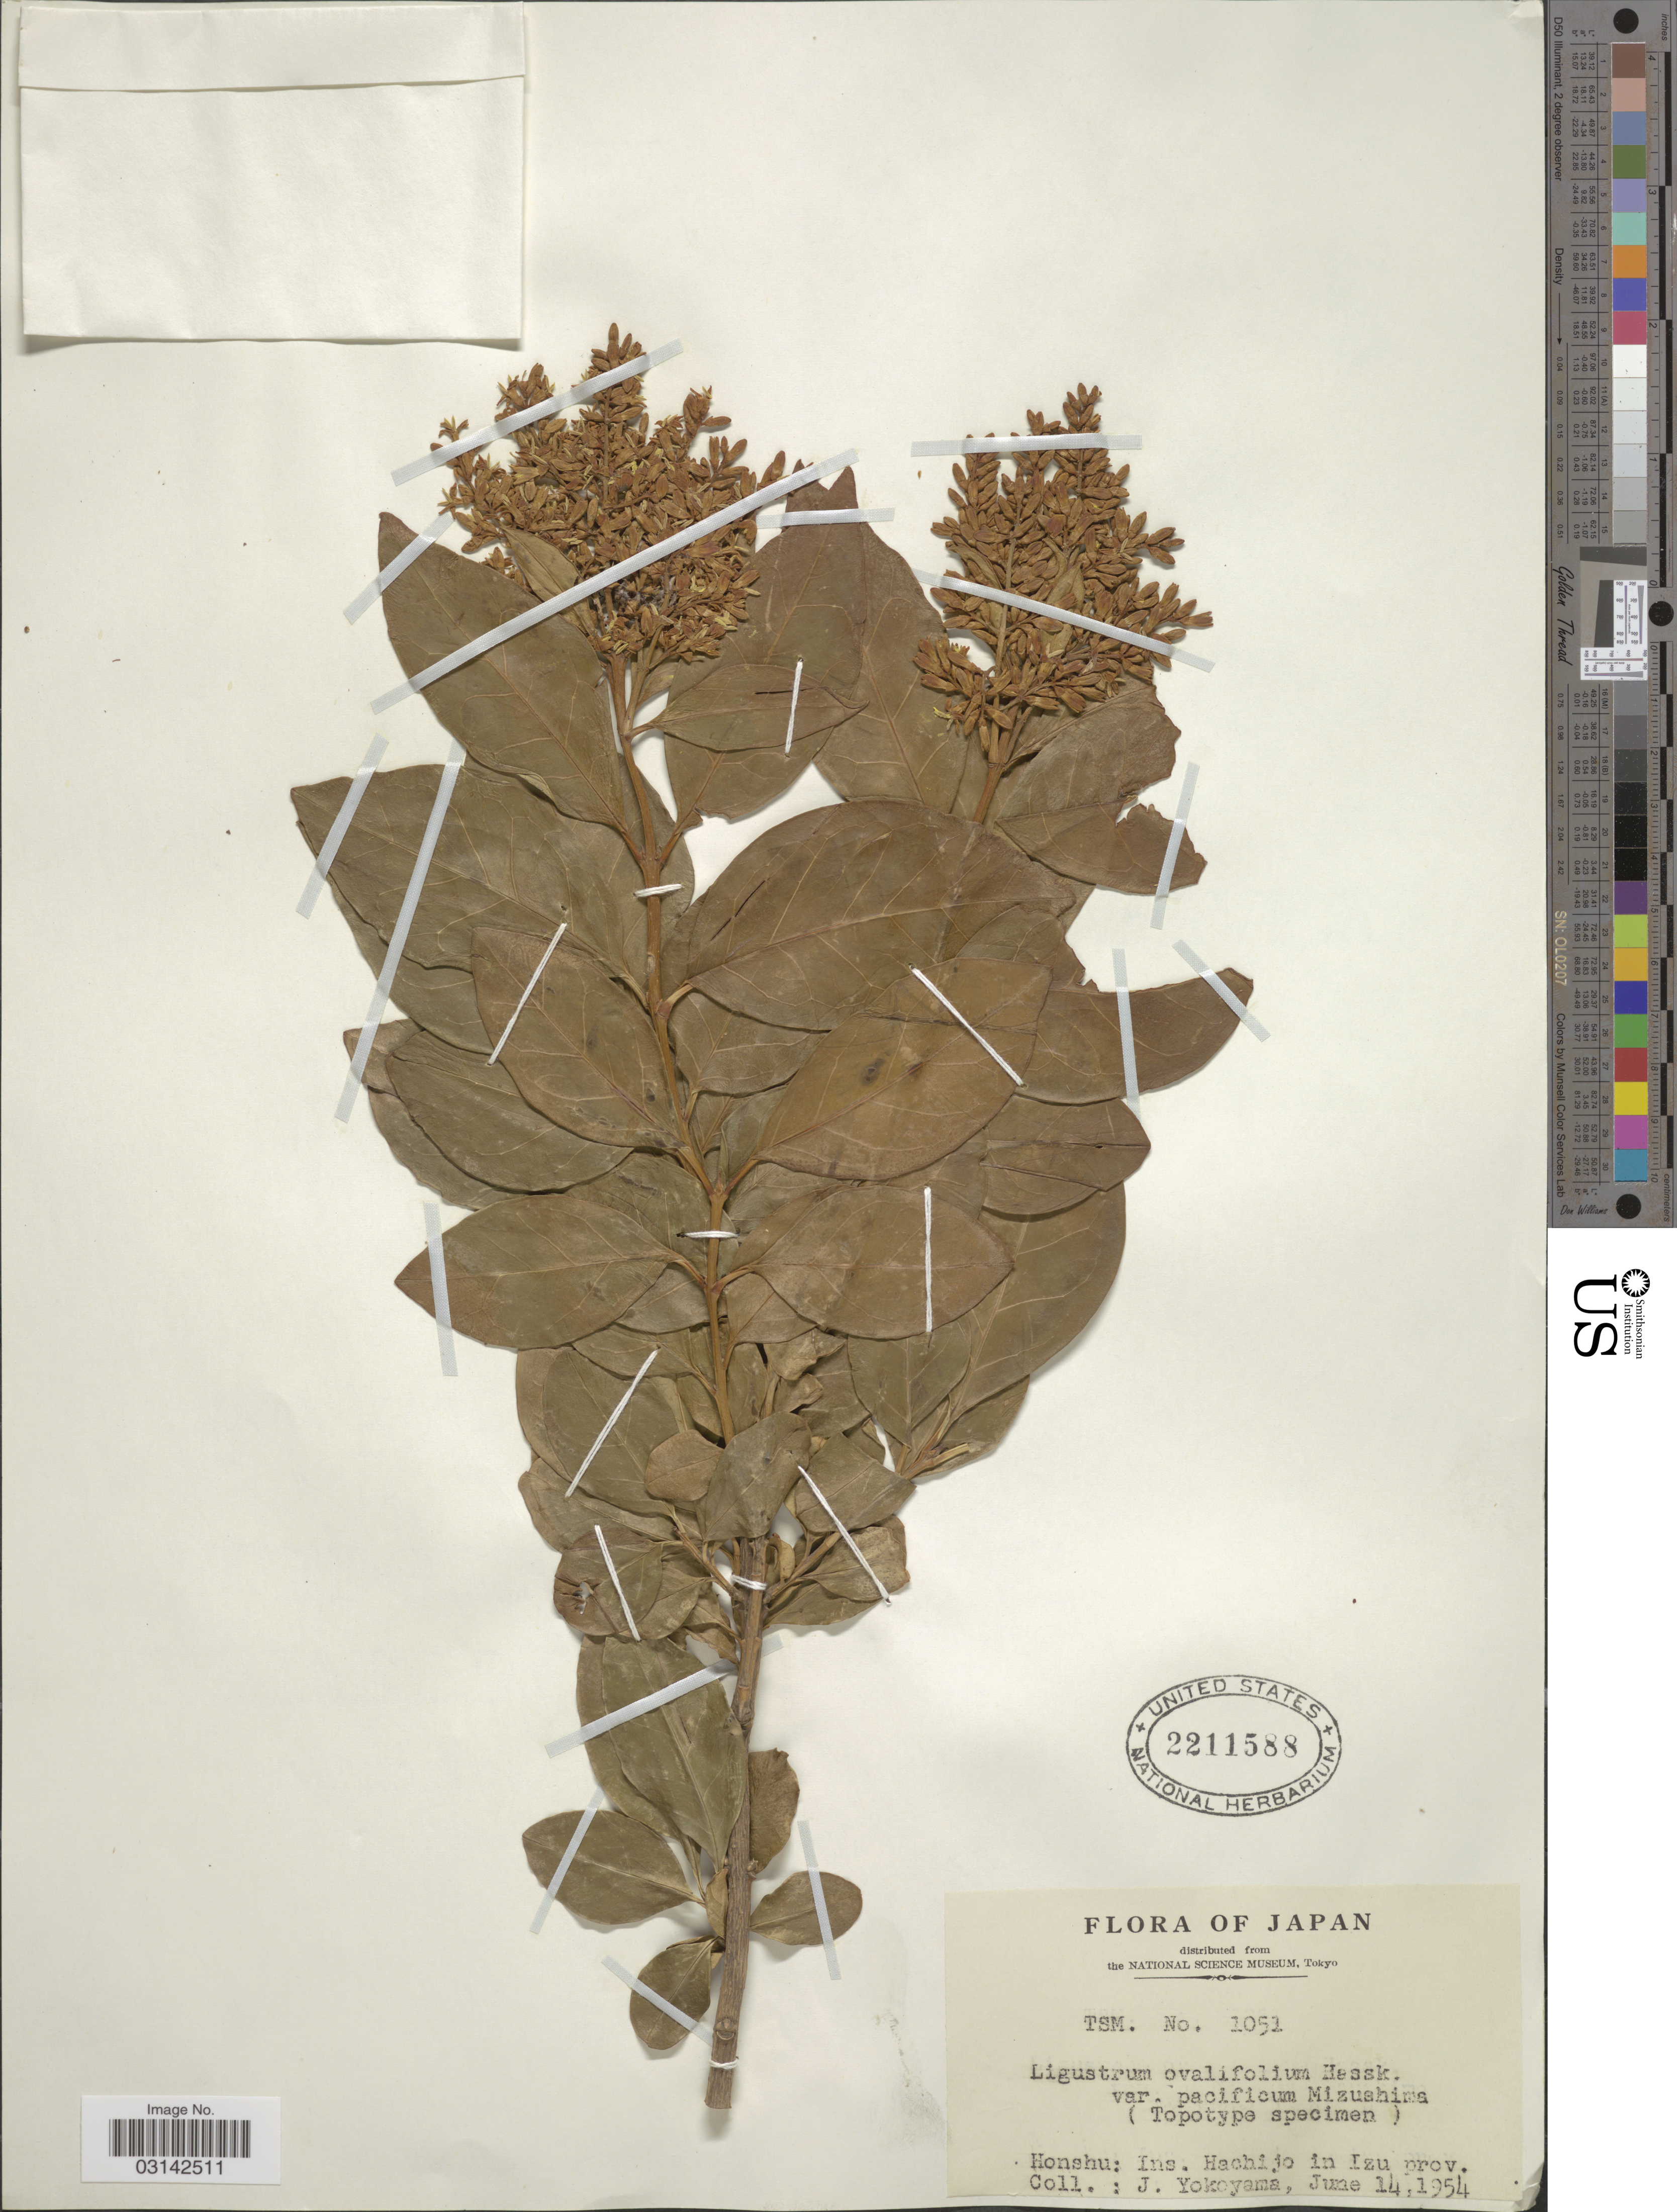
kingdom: Plantae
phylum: Tracheophyta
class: Magnoliopsida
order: Lamiales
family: Oleaceae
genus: Ligustrum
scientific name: Ligustrum ovalifolium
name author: Hassk.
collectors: J. Yokoyama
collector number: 1051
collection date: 1954-06-14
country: Japan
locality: Honshu: Ins. Hachijo in Izu prov.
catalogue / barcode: US 2211588